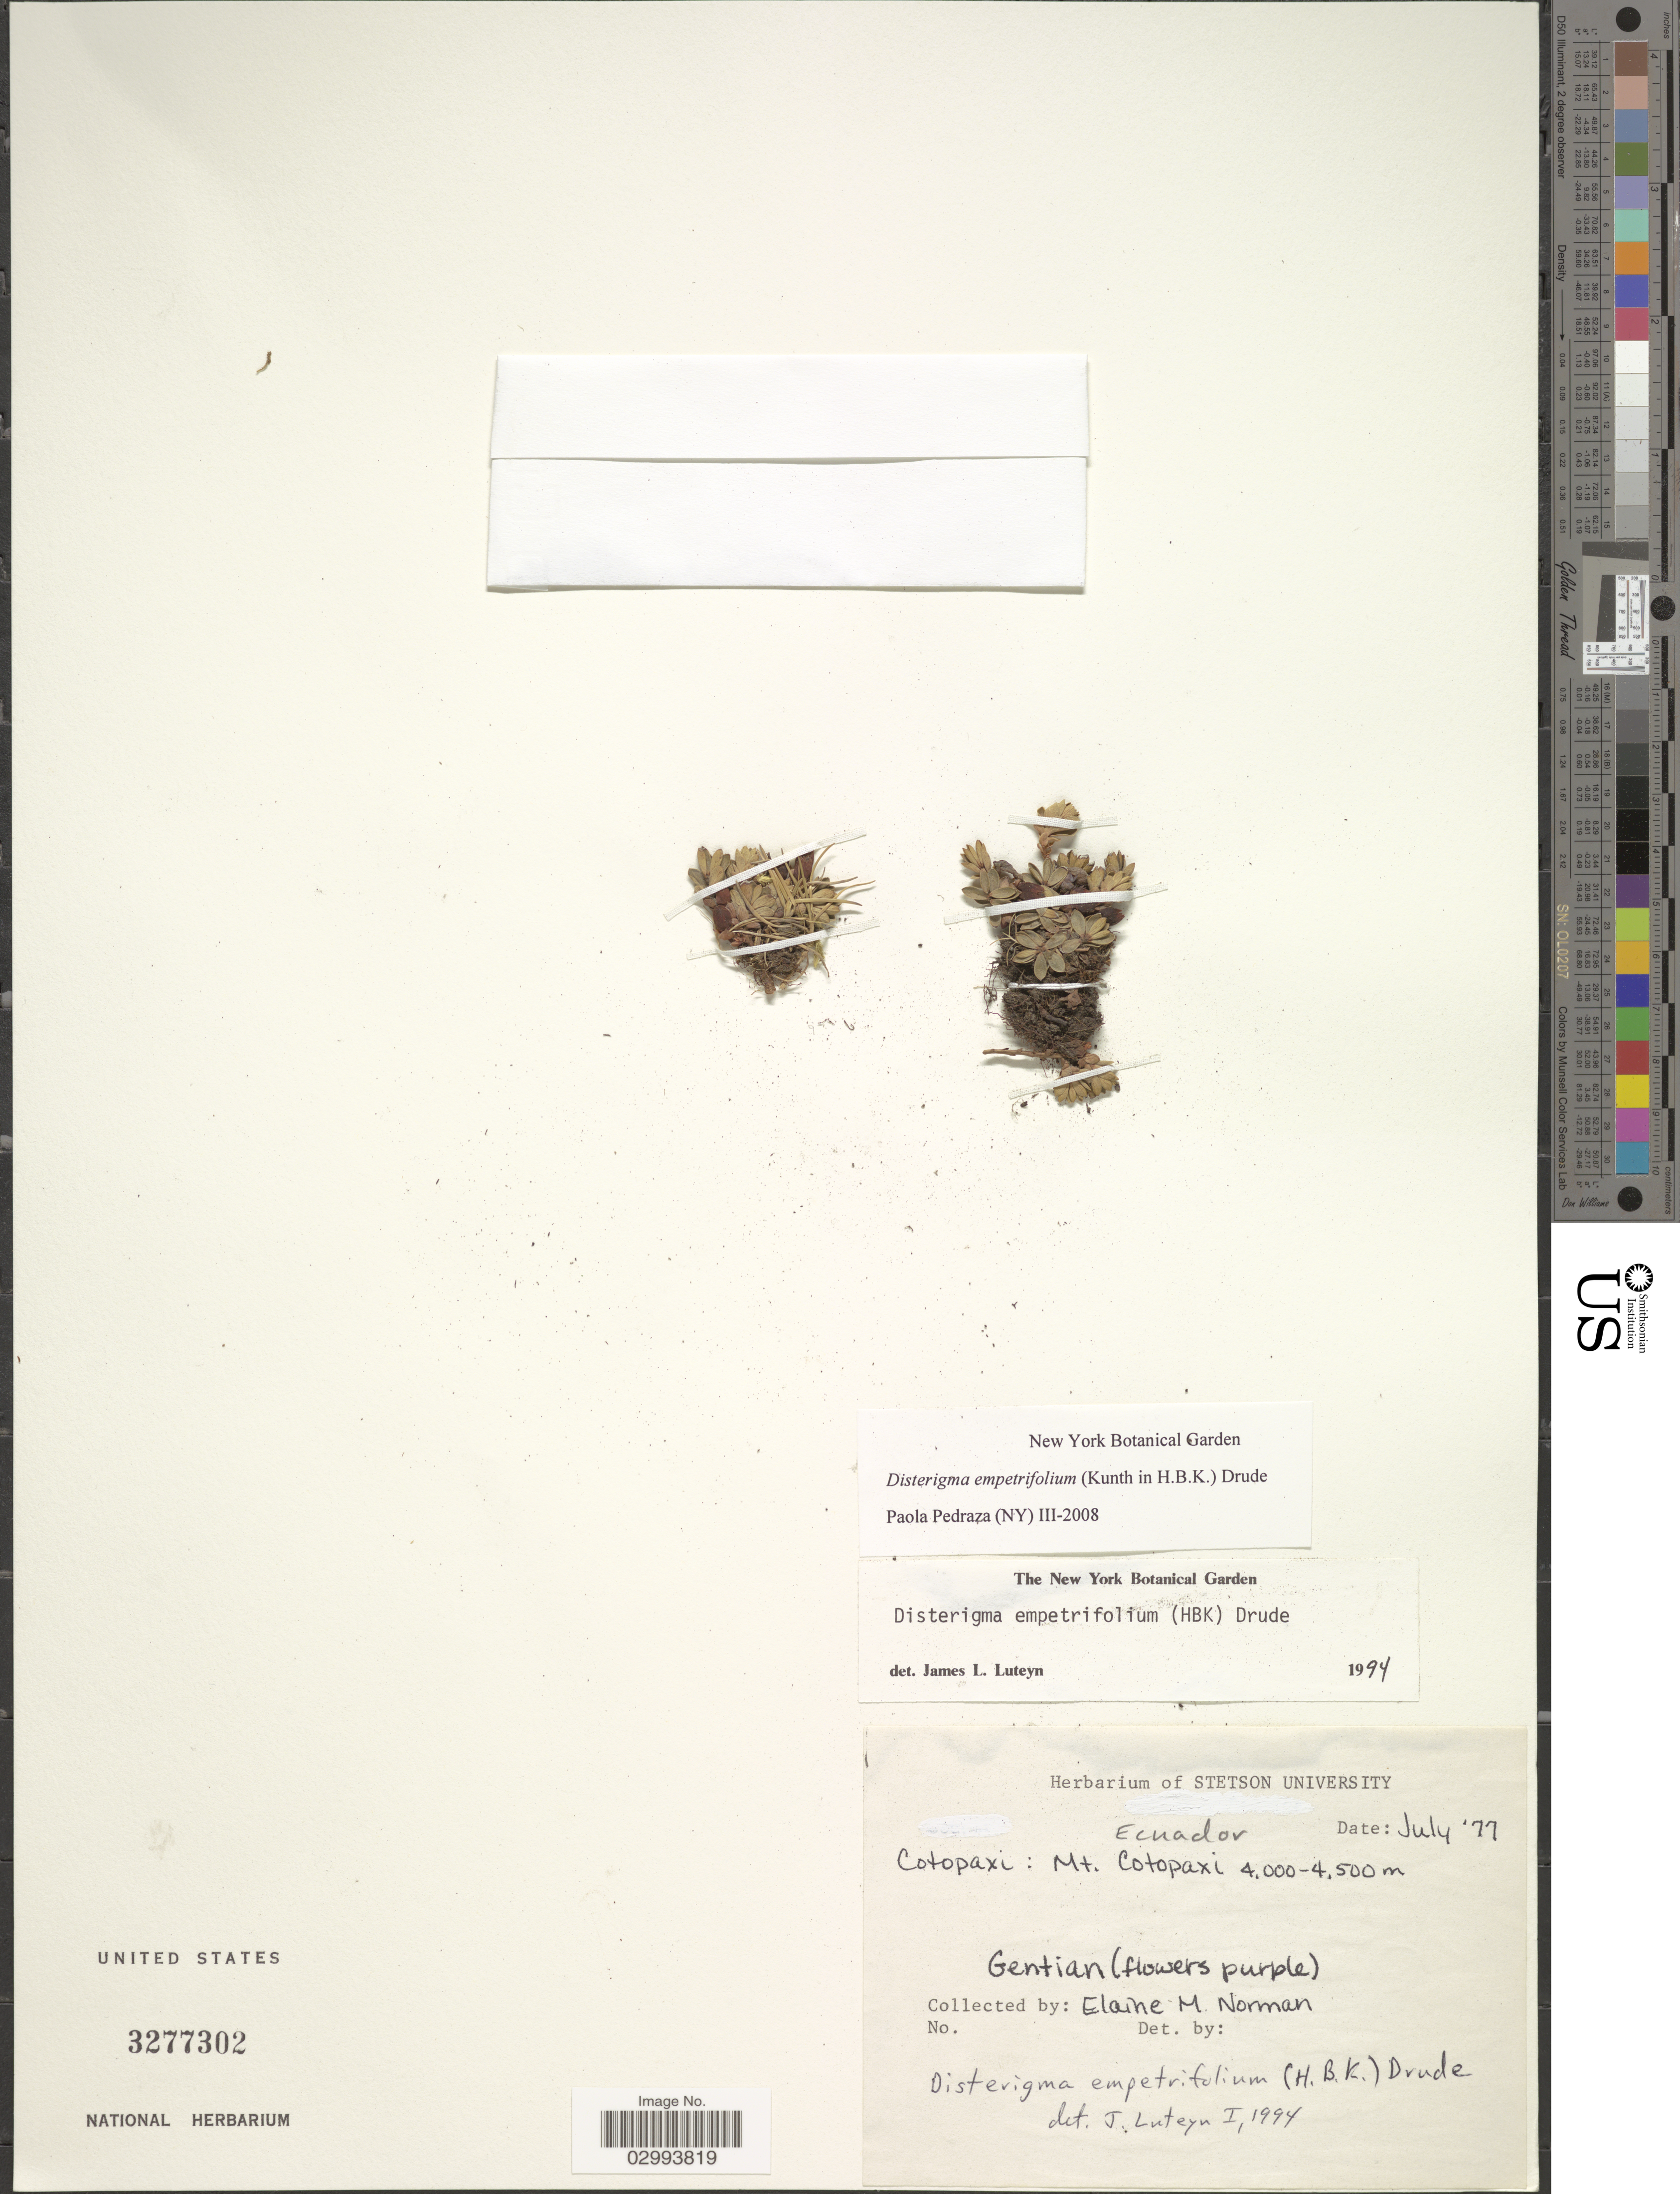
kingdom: Plantae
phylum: Tracheophyta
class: Magnoliopsida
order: Ericales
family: Ericaceae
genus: Disterigma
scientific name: Disterigma empetrifolium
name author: (Kunth) Drude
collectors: E. Norman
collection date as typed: Transcribed d/m/y: /7/77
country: Ecuador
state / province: Cotopaxi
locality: Mt. Cotopaxi.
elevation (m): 4000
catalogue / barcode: US 3277302